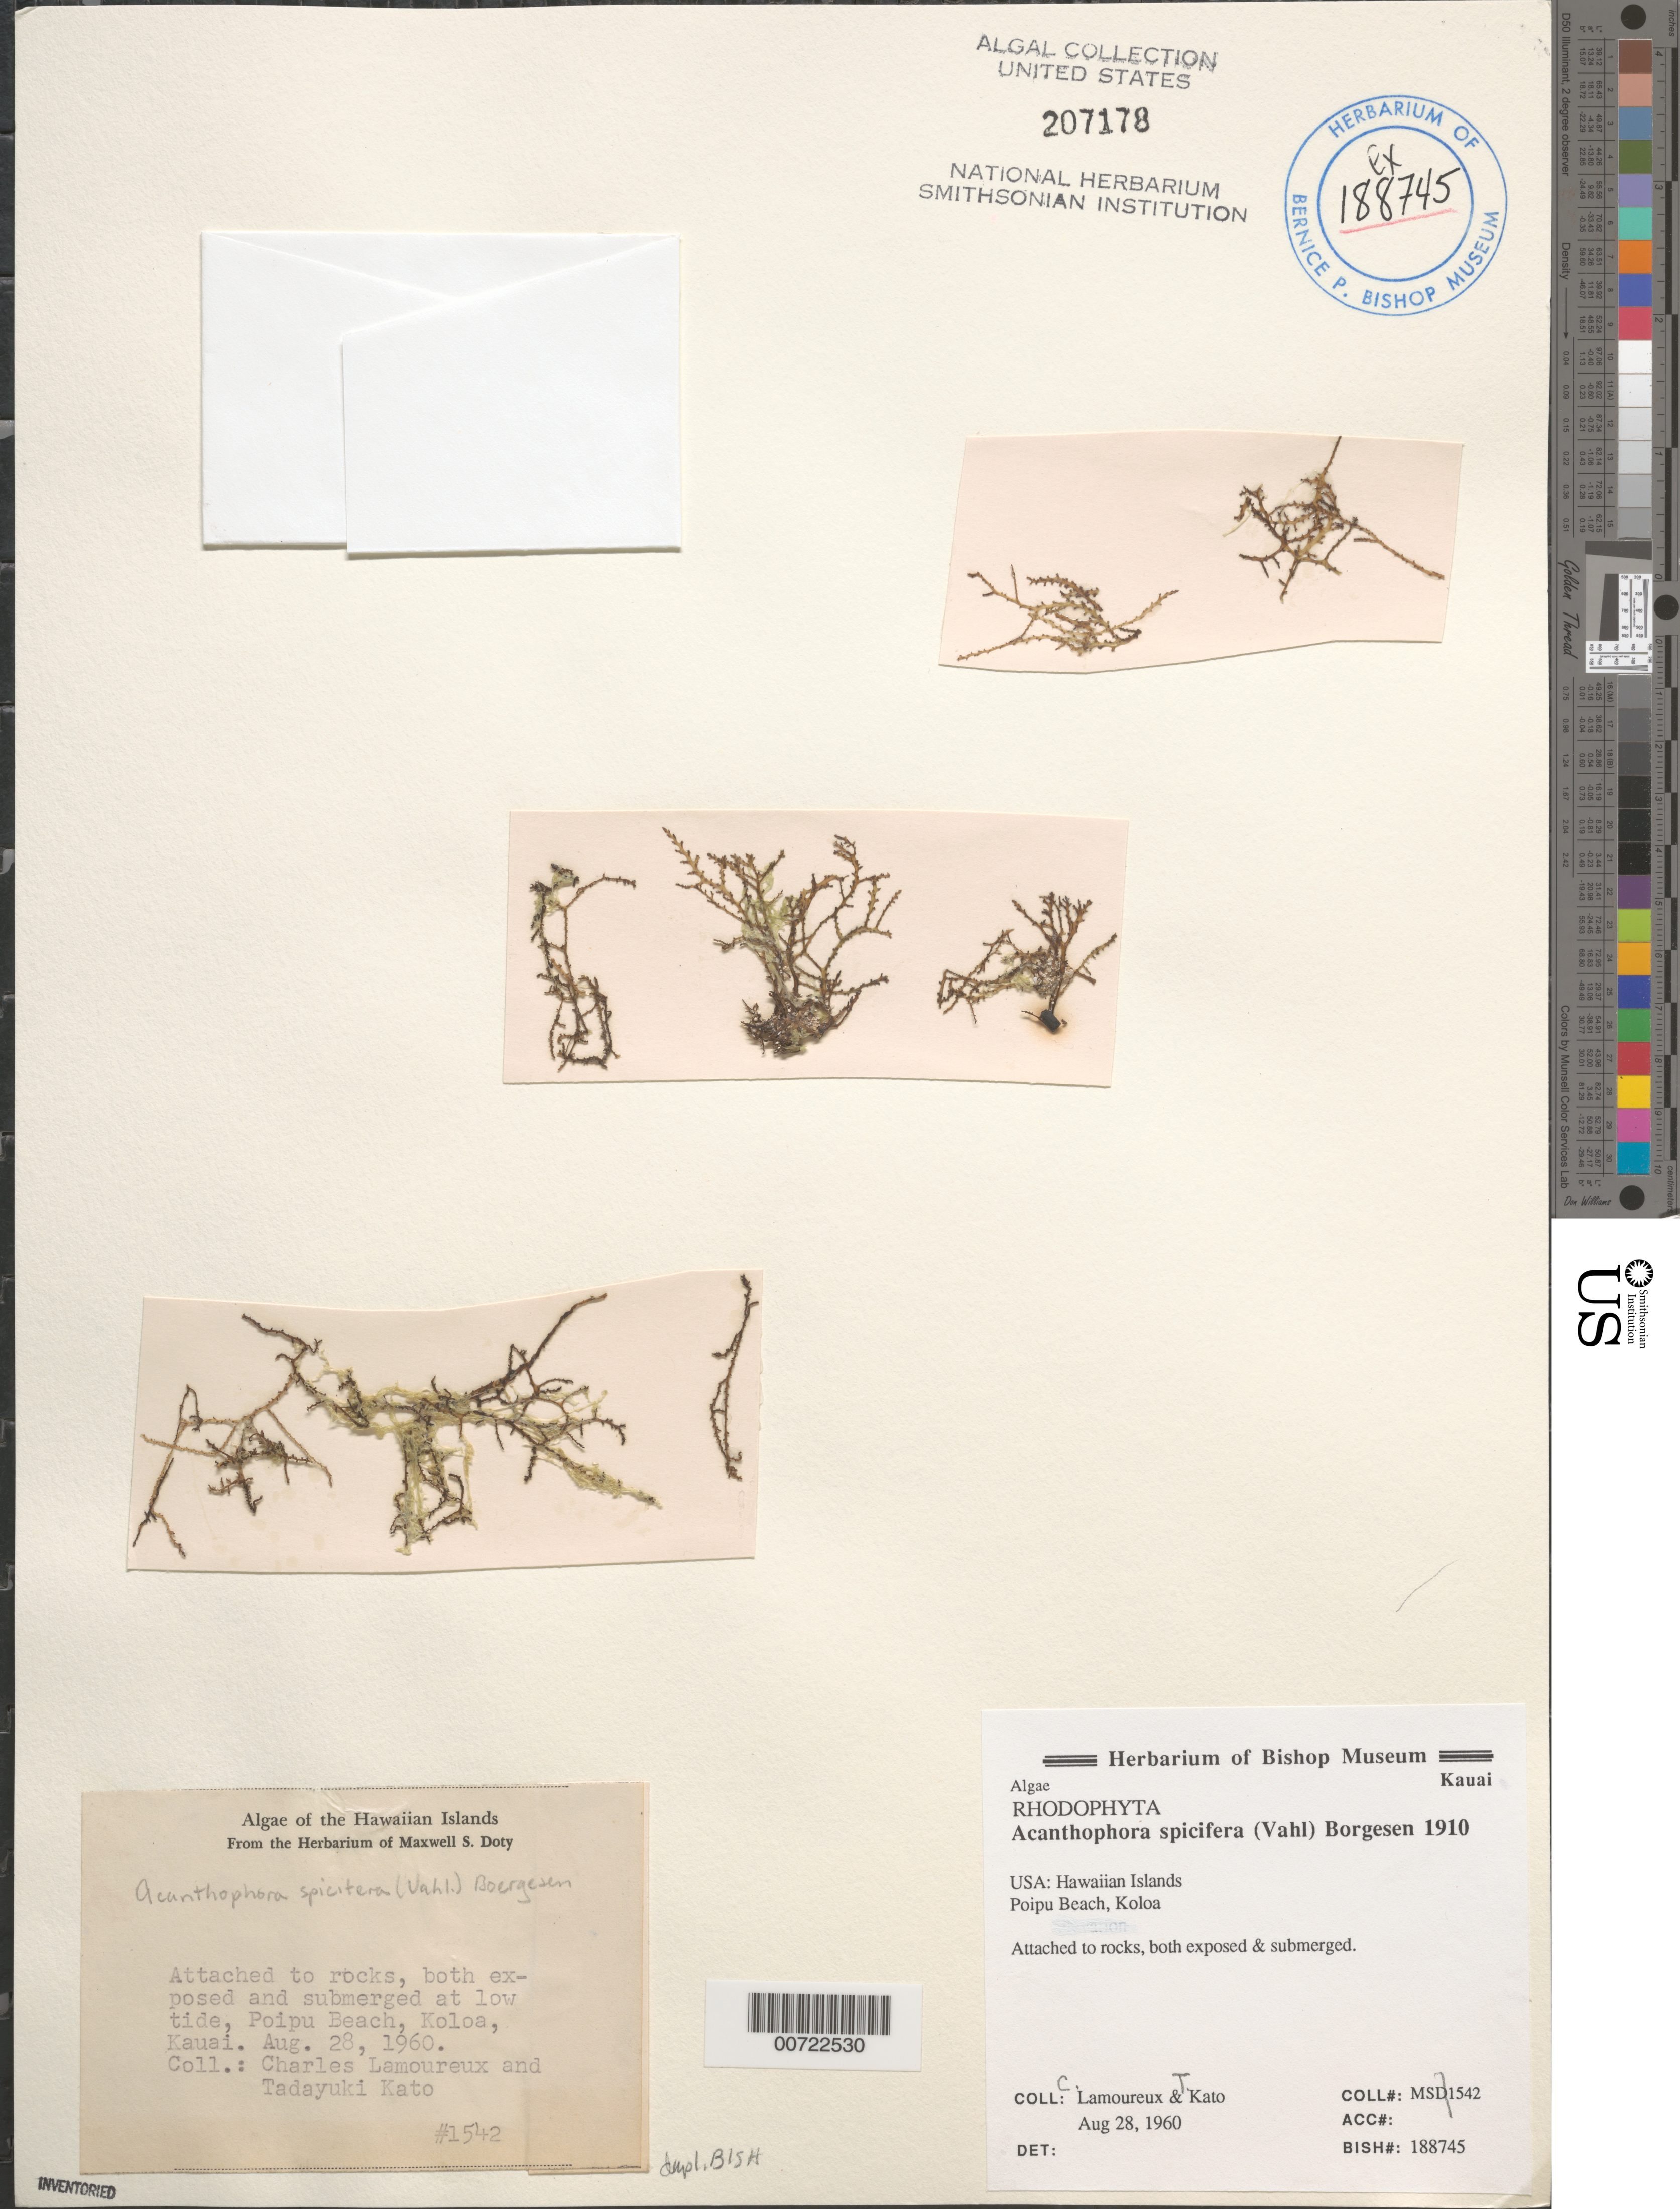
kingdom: Plantae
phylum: Rhodophyta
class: Florideophyceae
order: Ceramiales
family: Rhodomelaceae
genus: Acanthophora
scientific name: Acanthophora spicifera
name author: (Vahl) Børgesen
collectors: C. H. Lamoureux & T. Kato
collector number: MSD 1542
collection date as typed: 28 Aug 1960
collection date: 1960-08-28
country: United States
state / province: Hawaii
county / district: Kauai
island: Kaua'i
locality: Poipu Beach, Koloa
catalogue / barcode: US 207178